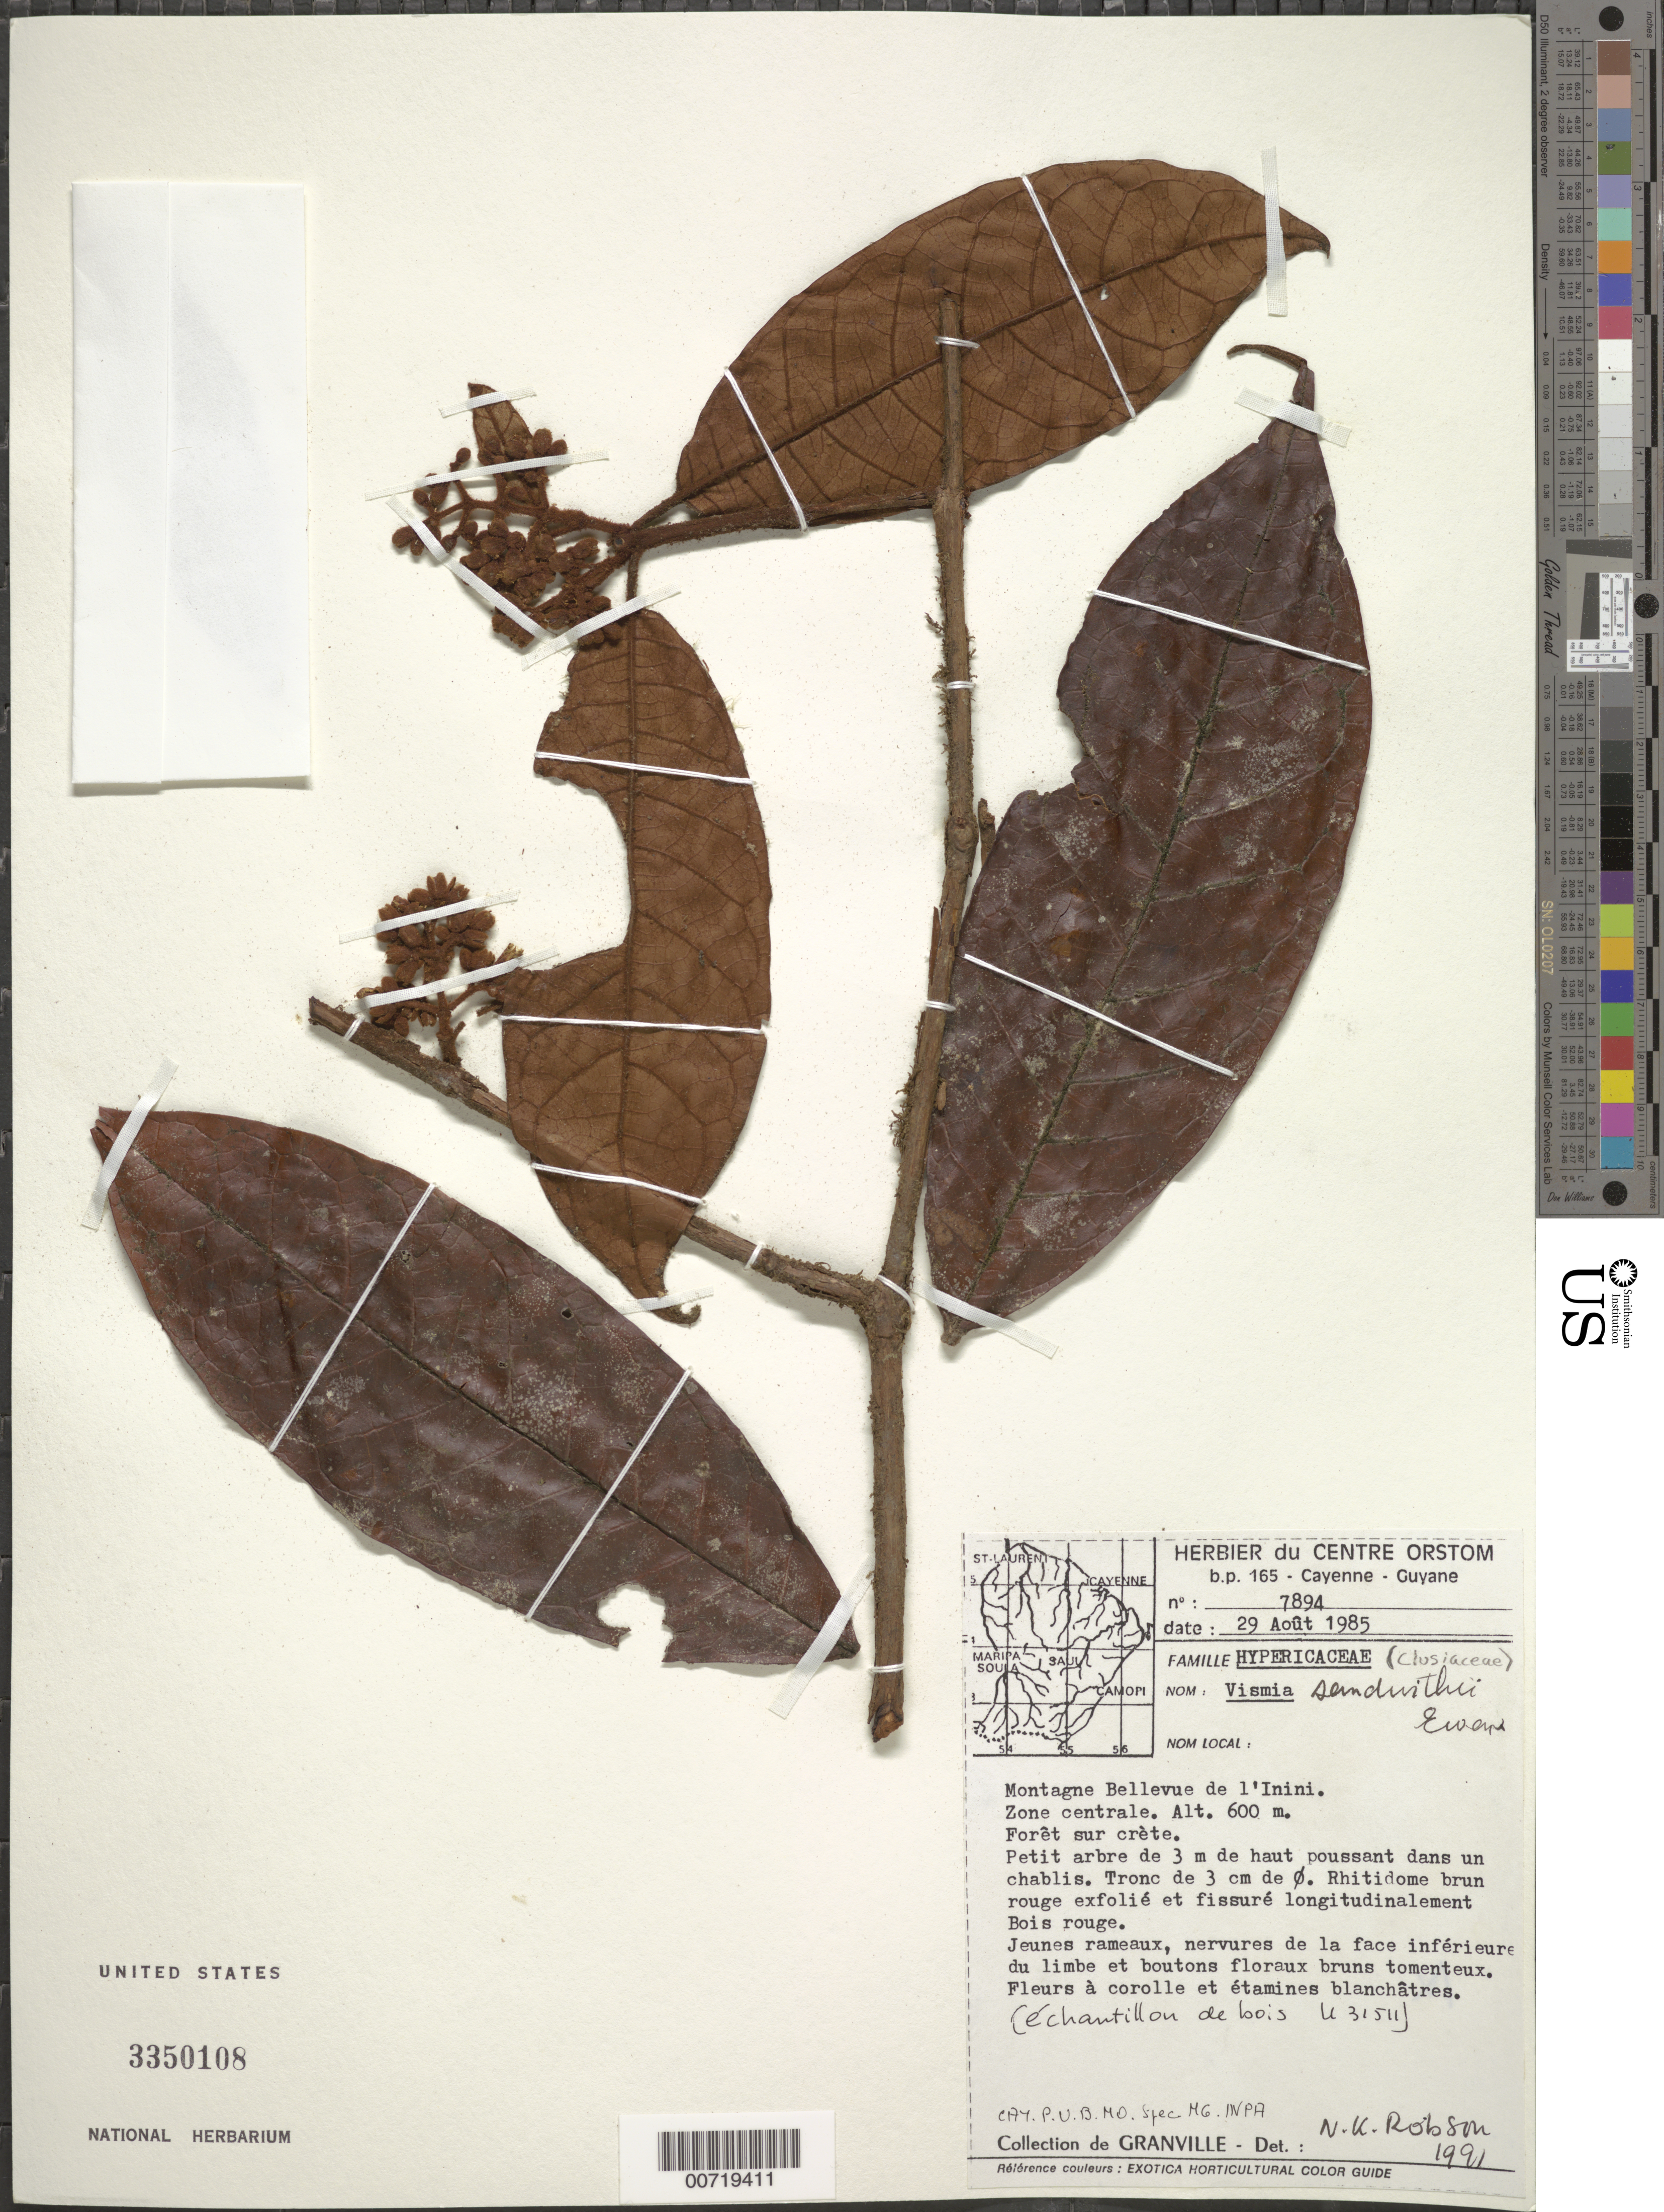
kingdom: Plantae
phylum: Tracheophyta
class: Magnoliopsida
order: Malpighiales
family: Hypericaceae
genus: Vismia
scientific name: Vismia sandwithii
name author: Ewan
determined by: Robson, Norman K. B.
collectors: J.-J. de Granville, L. Allorge, G. Cremers, A. .R. A. Görts-van Rijn & J. Kodjoed-Bonneton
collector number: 7894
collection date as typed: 29-Aug-85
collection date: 1985-08-29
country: French Guiana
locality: Montagnes Bellevue de l'Inini, zone centrale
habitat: Forêt sur crete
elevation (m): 600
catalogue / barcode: US 3350108